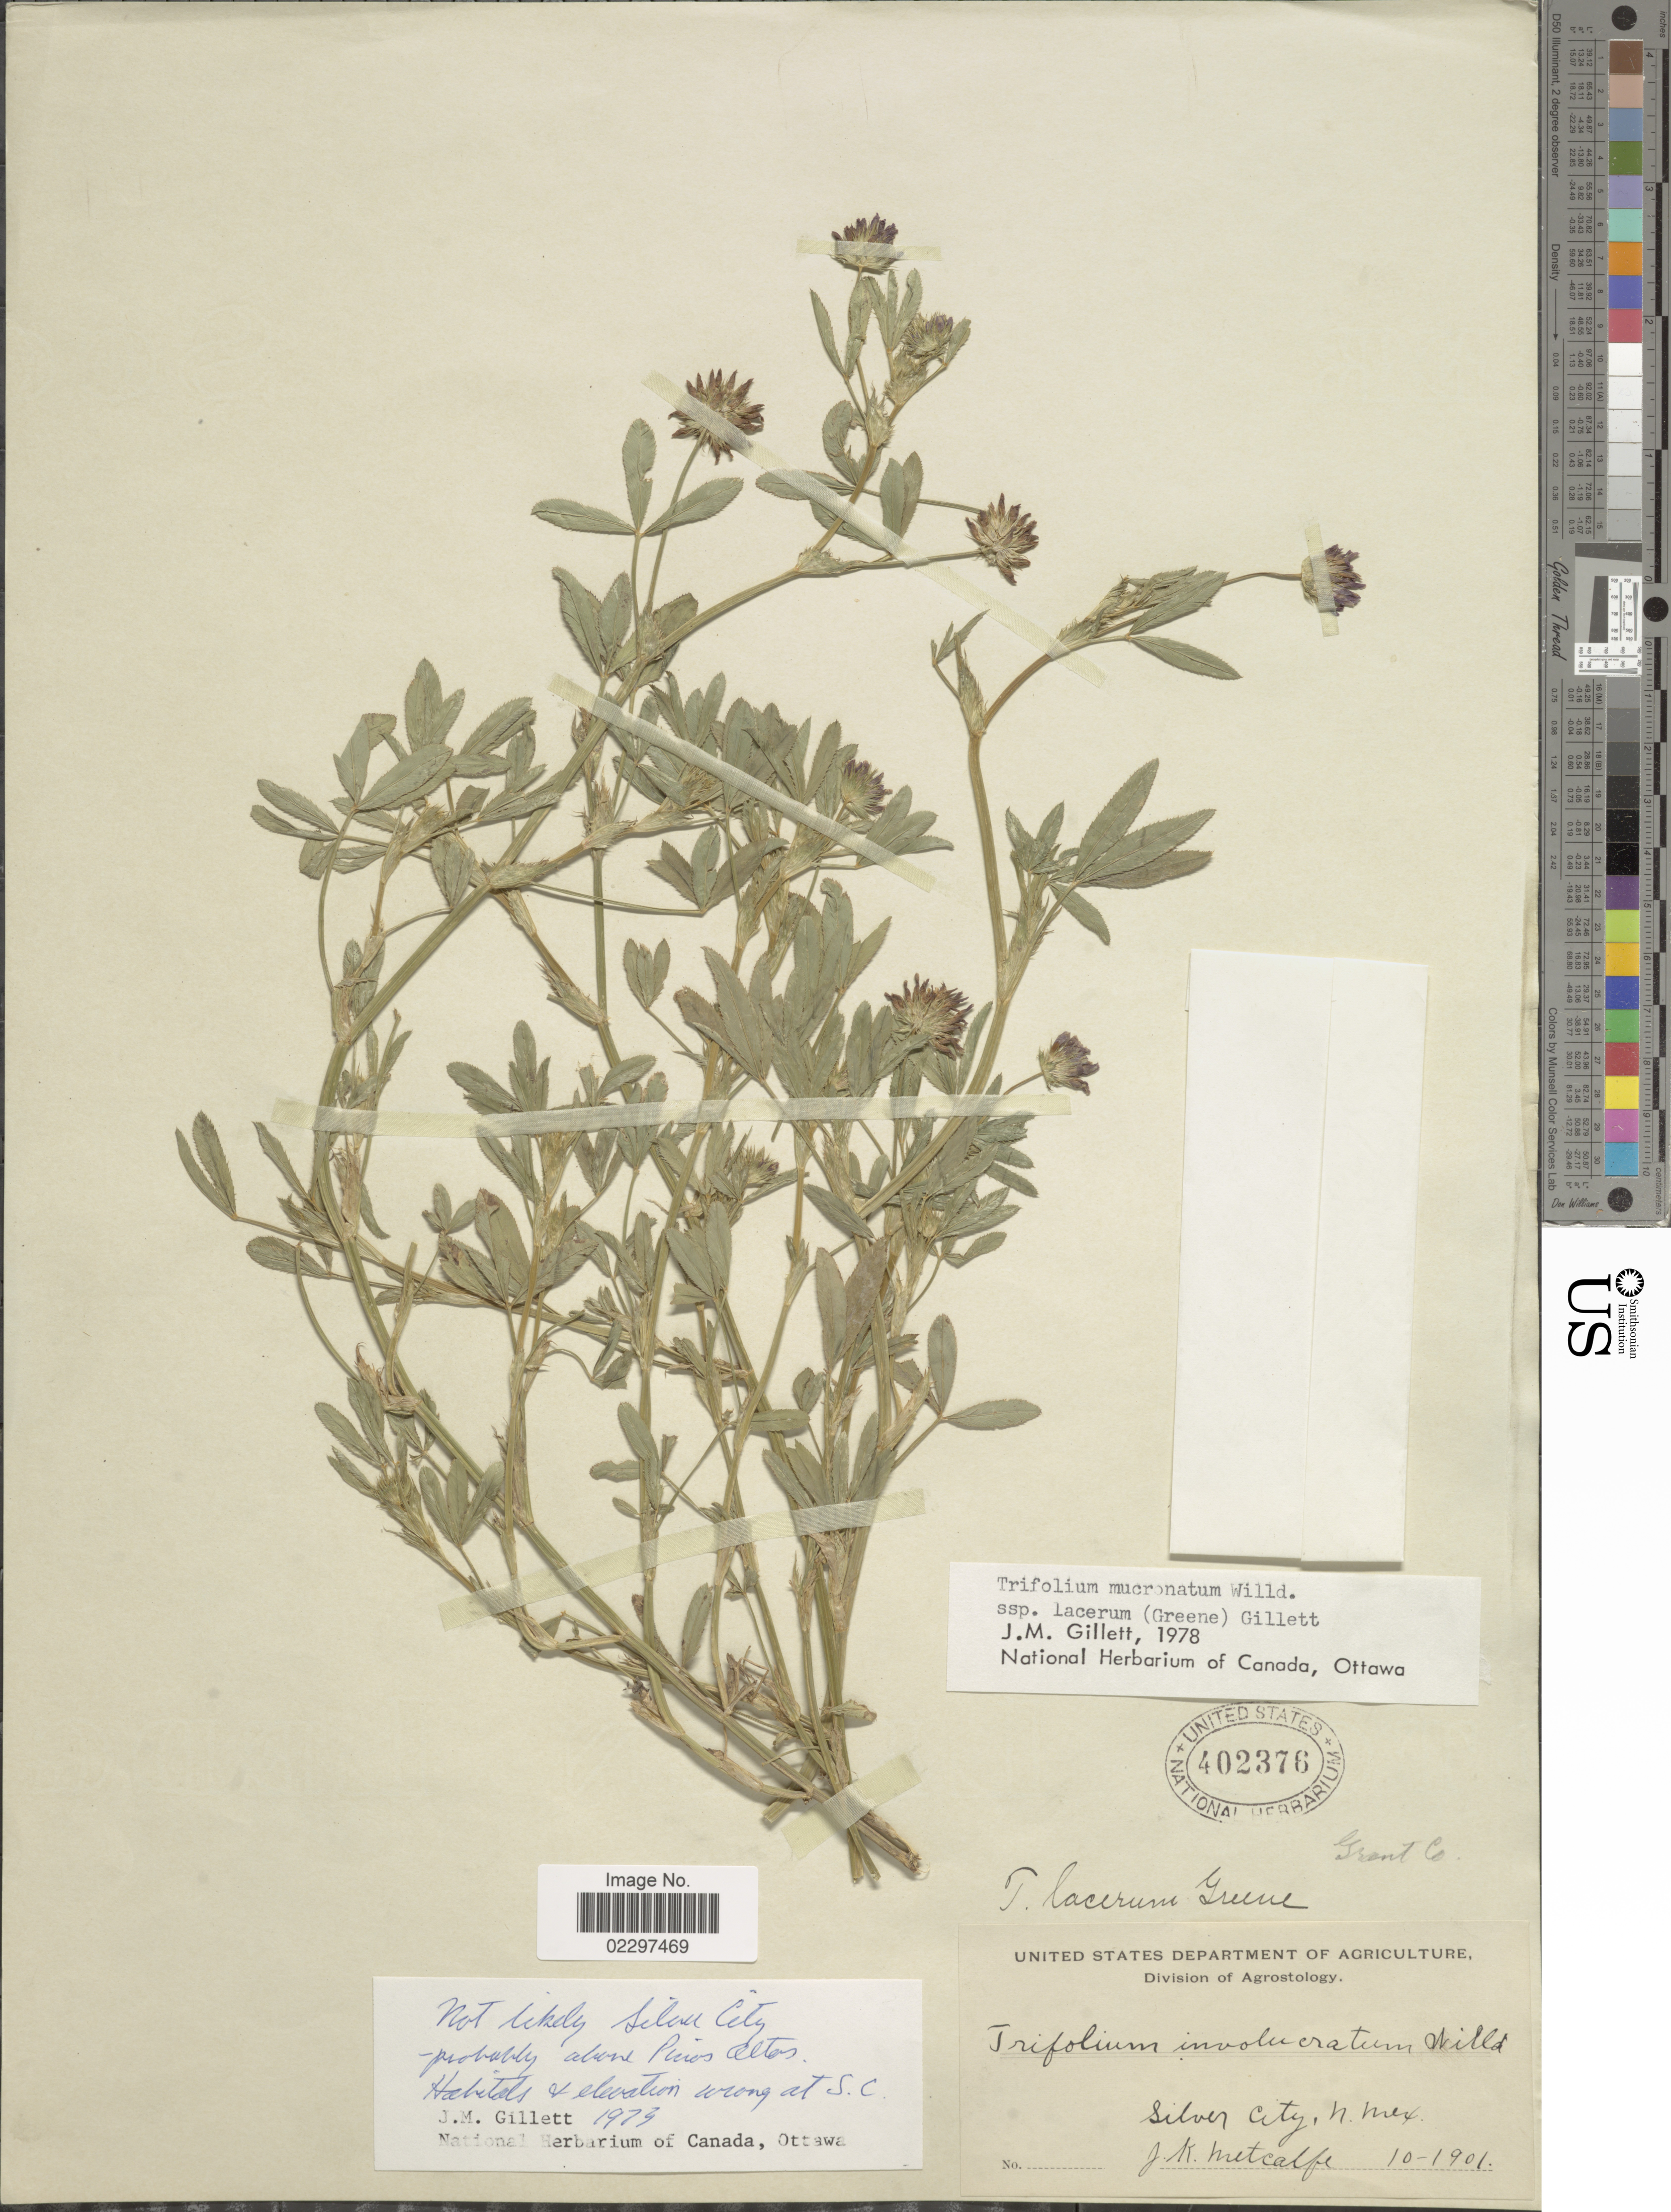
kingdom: Plantae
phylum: Tracheophyta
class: Magnoliopsida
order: Fabales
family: Fabaceae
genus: Trifolium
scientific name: Trifolium mucronatum subsp. lacerum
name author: Willd. ex Spreng.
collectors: J. Metcalfe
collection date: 1901-10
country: United States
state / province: New Mexico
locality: Silver City, N. Mex. Grant Co.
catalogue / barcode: US 402376